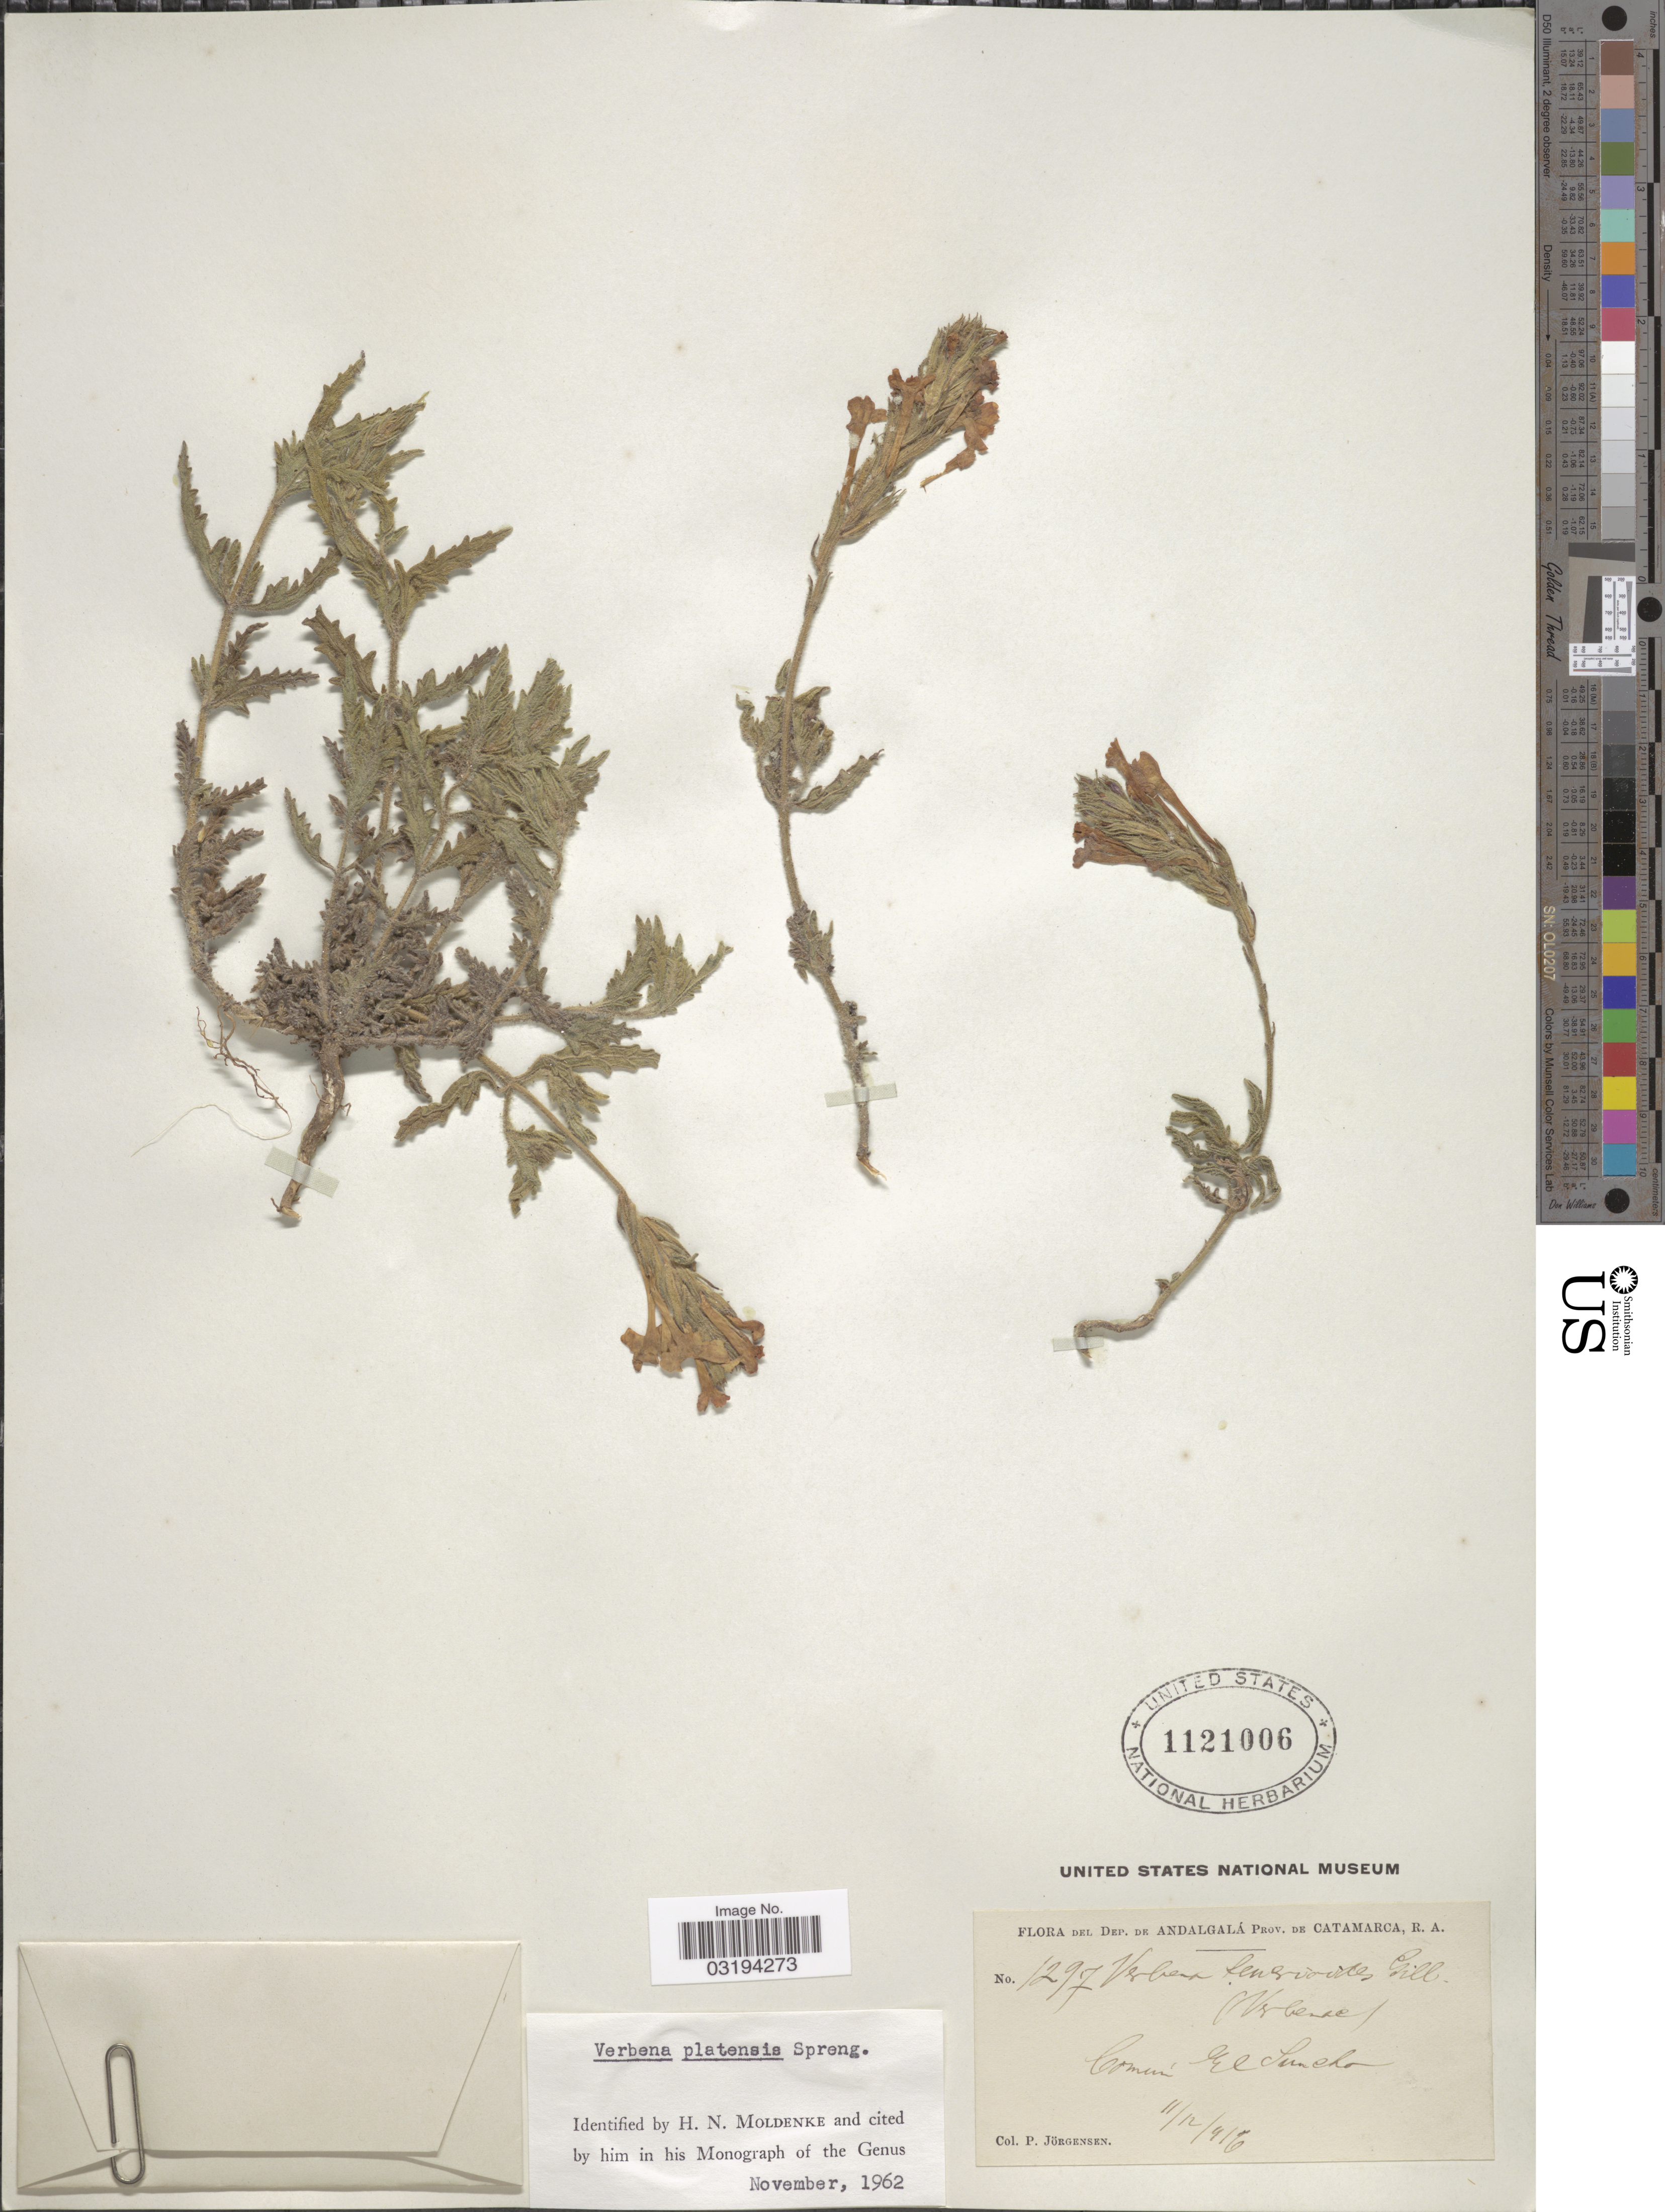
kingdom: Plantae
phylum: Tracheophyta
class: Magnoliopsida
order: Lamiales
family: Verbenaceae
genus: Verbena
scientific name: Verbena platensis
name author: Spreng.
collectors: P. Jörgensen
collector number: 1297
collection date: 1916-12-11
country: Argentina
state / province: Catamarca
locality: Dep. de Andalgalá. Comun El Suncho.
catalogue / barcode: US 1121006